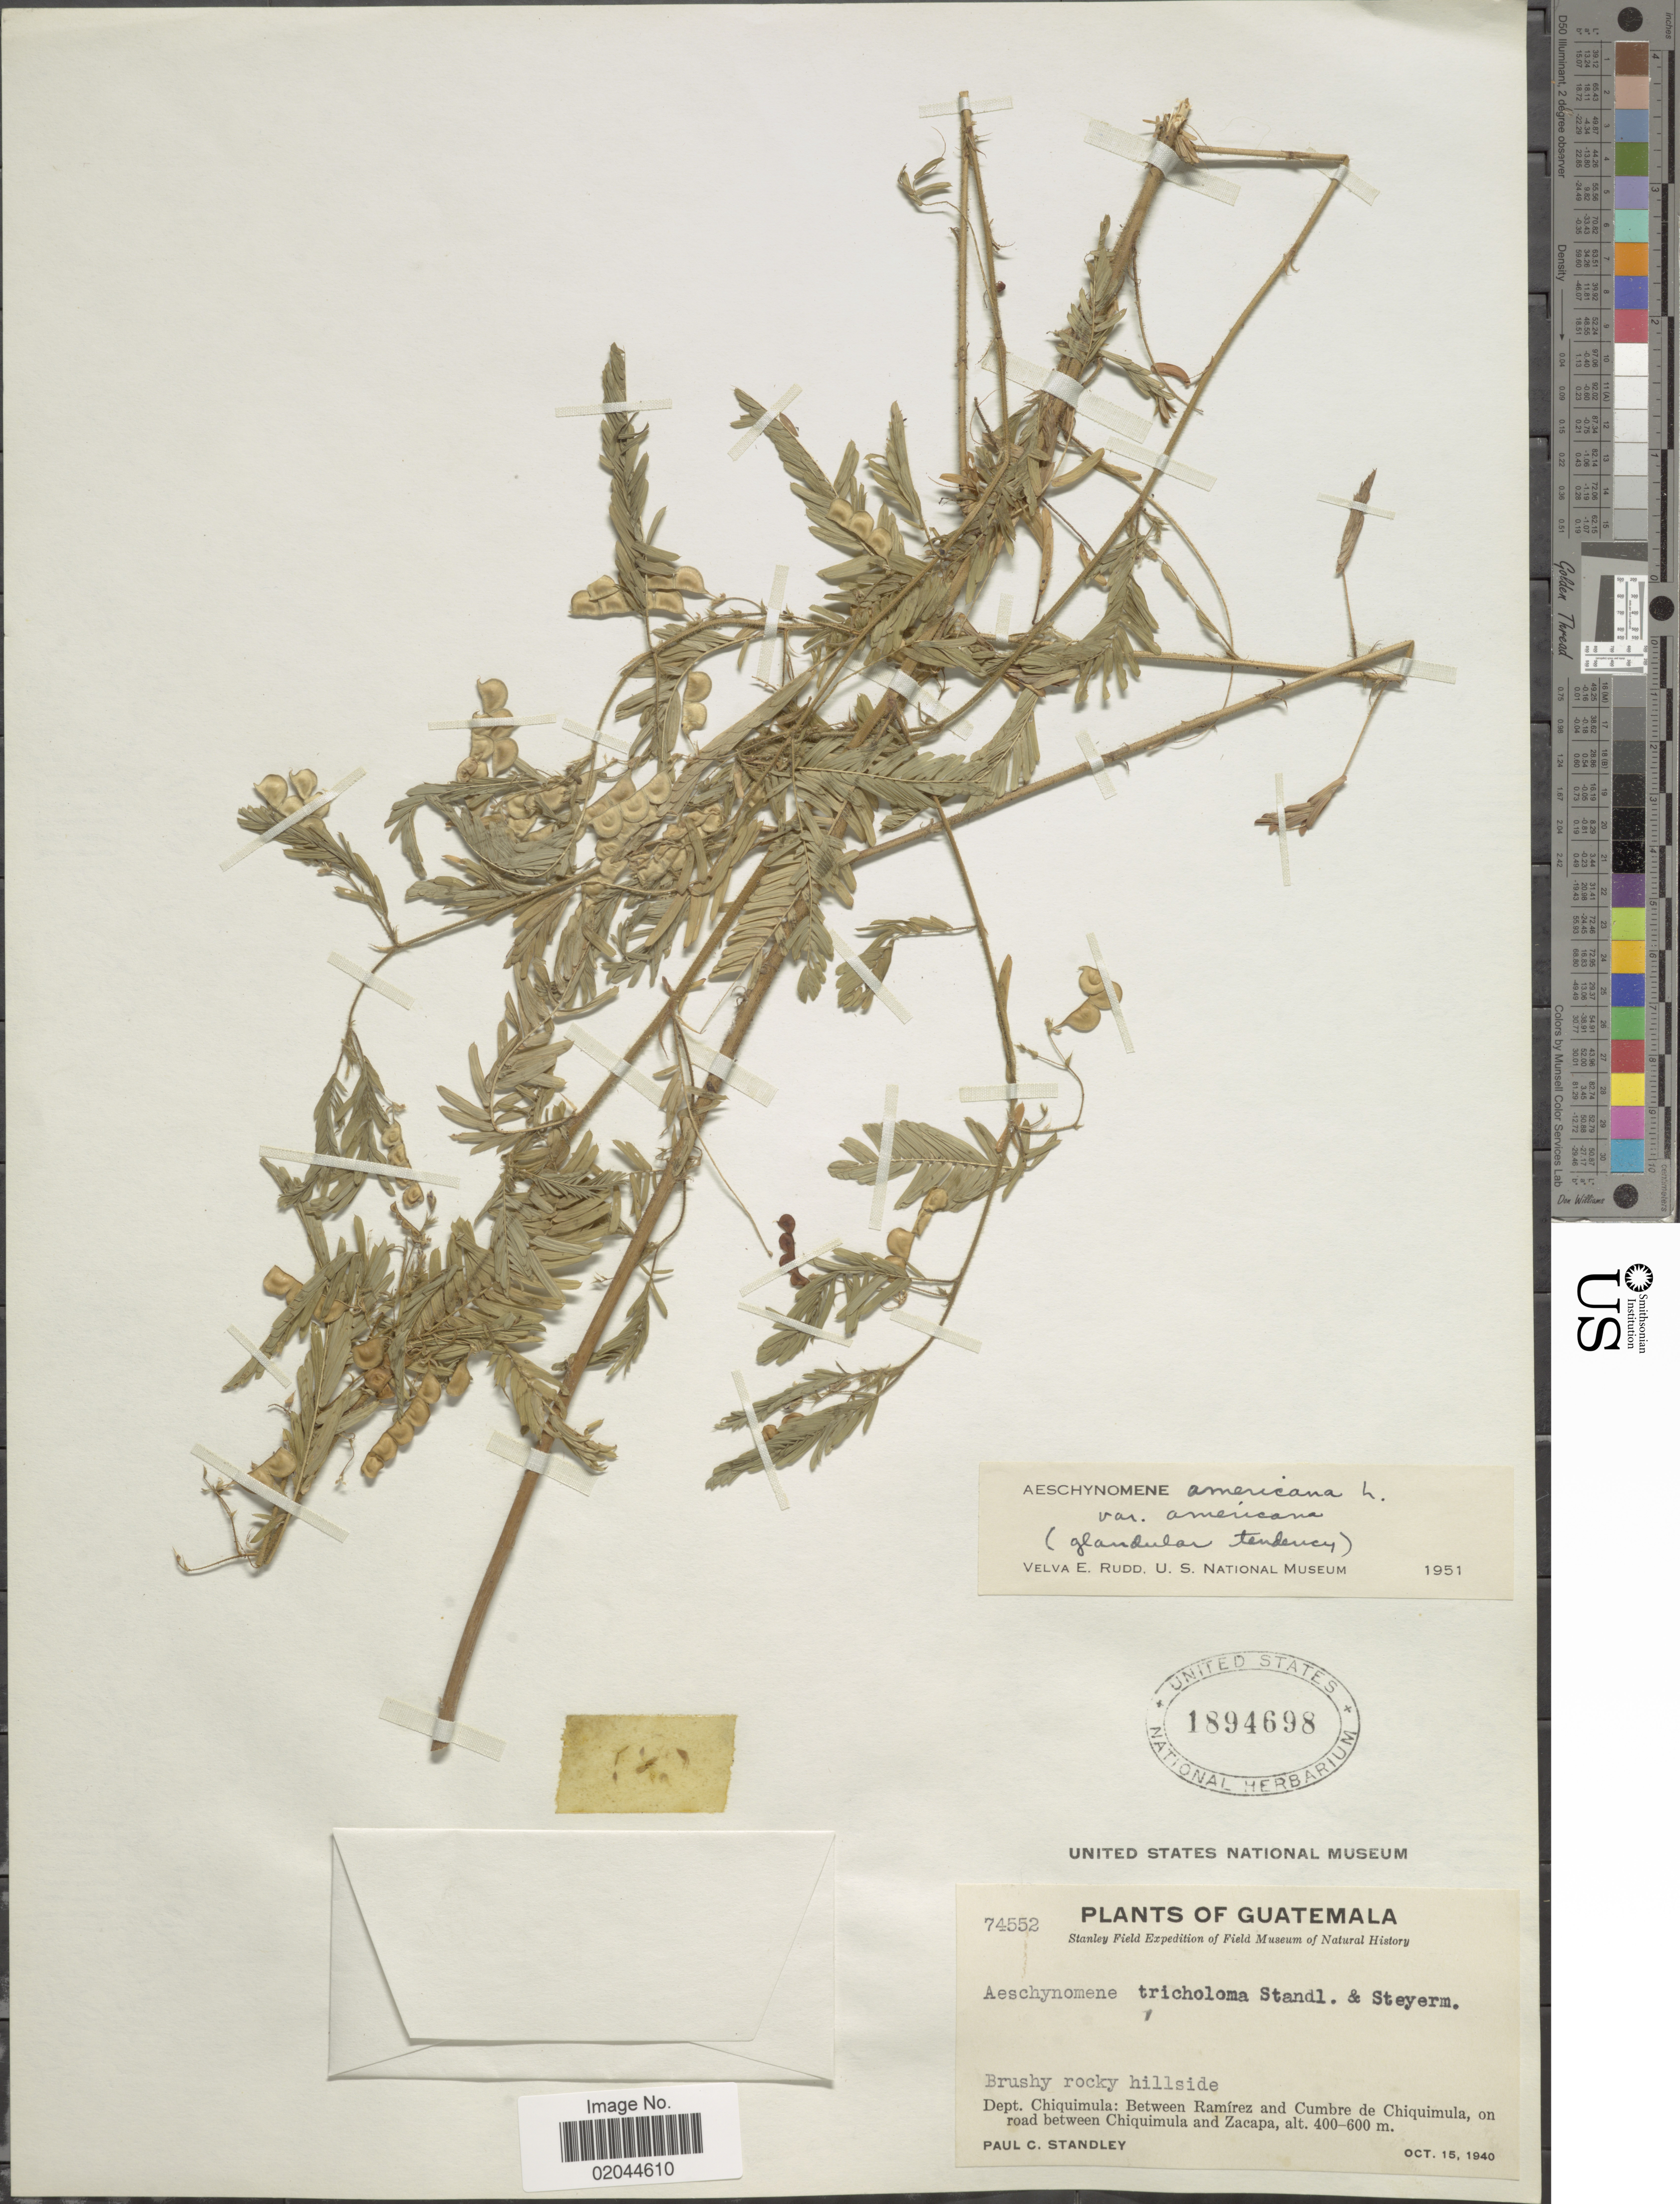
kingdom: Plantae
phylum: Tracheophyta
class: Magnoliopsida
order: Fabales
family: Fabaceae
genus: Aeschynomene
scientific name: Aeschynomene americana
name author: L.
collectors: P. C. Standley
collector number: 74552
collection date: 1940-10-15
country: Guatemala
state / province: Chiquimula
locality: Brushy rocky hillside, between Ramirez and Cumbre de Chiquimula, on road between Chiquimula and Zacapa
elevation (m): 400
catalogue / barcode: US 1894698